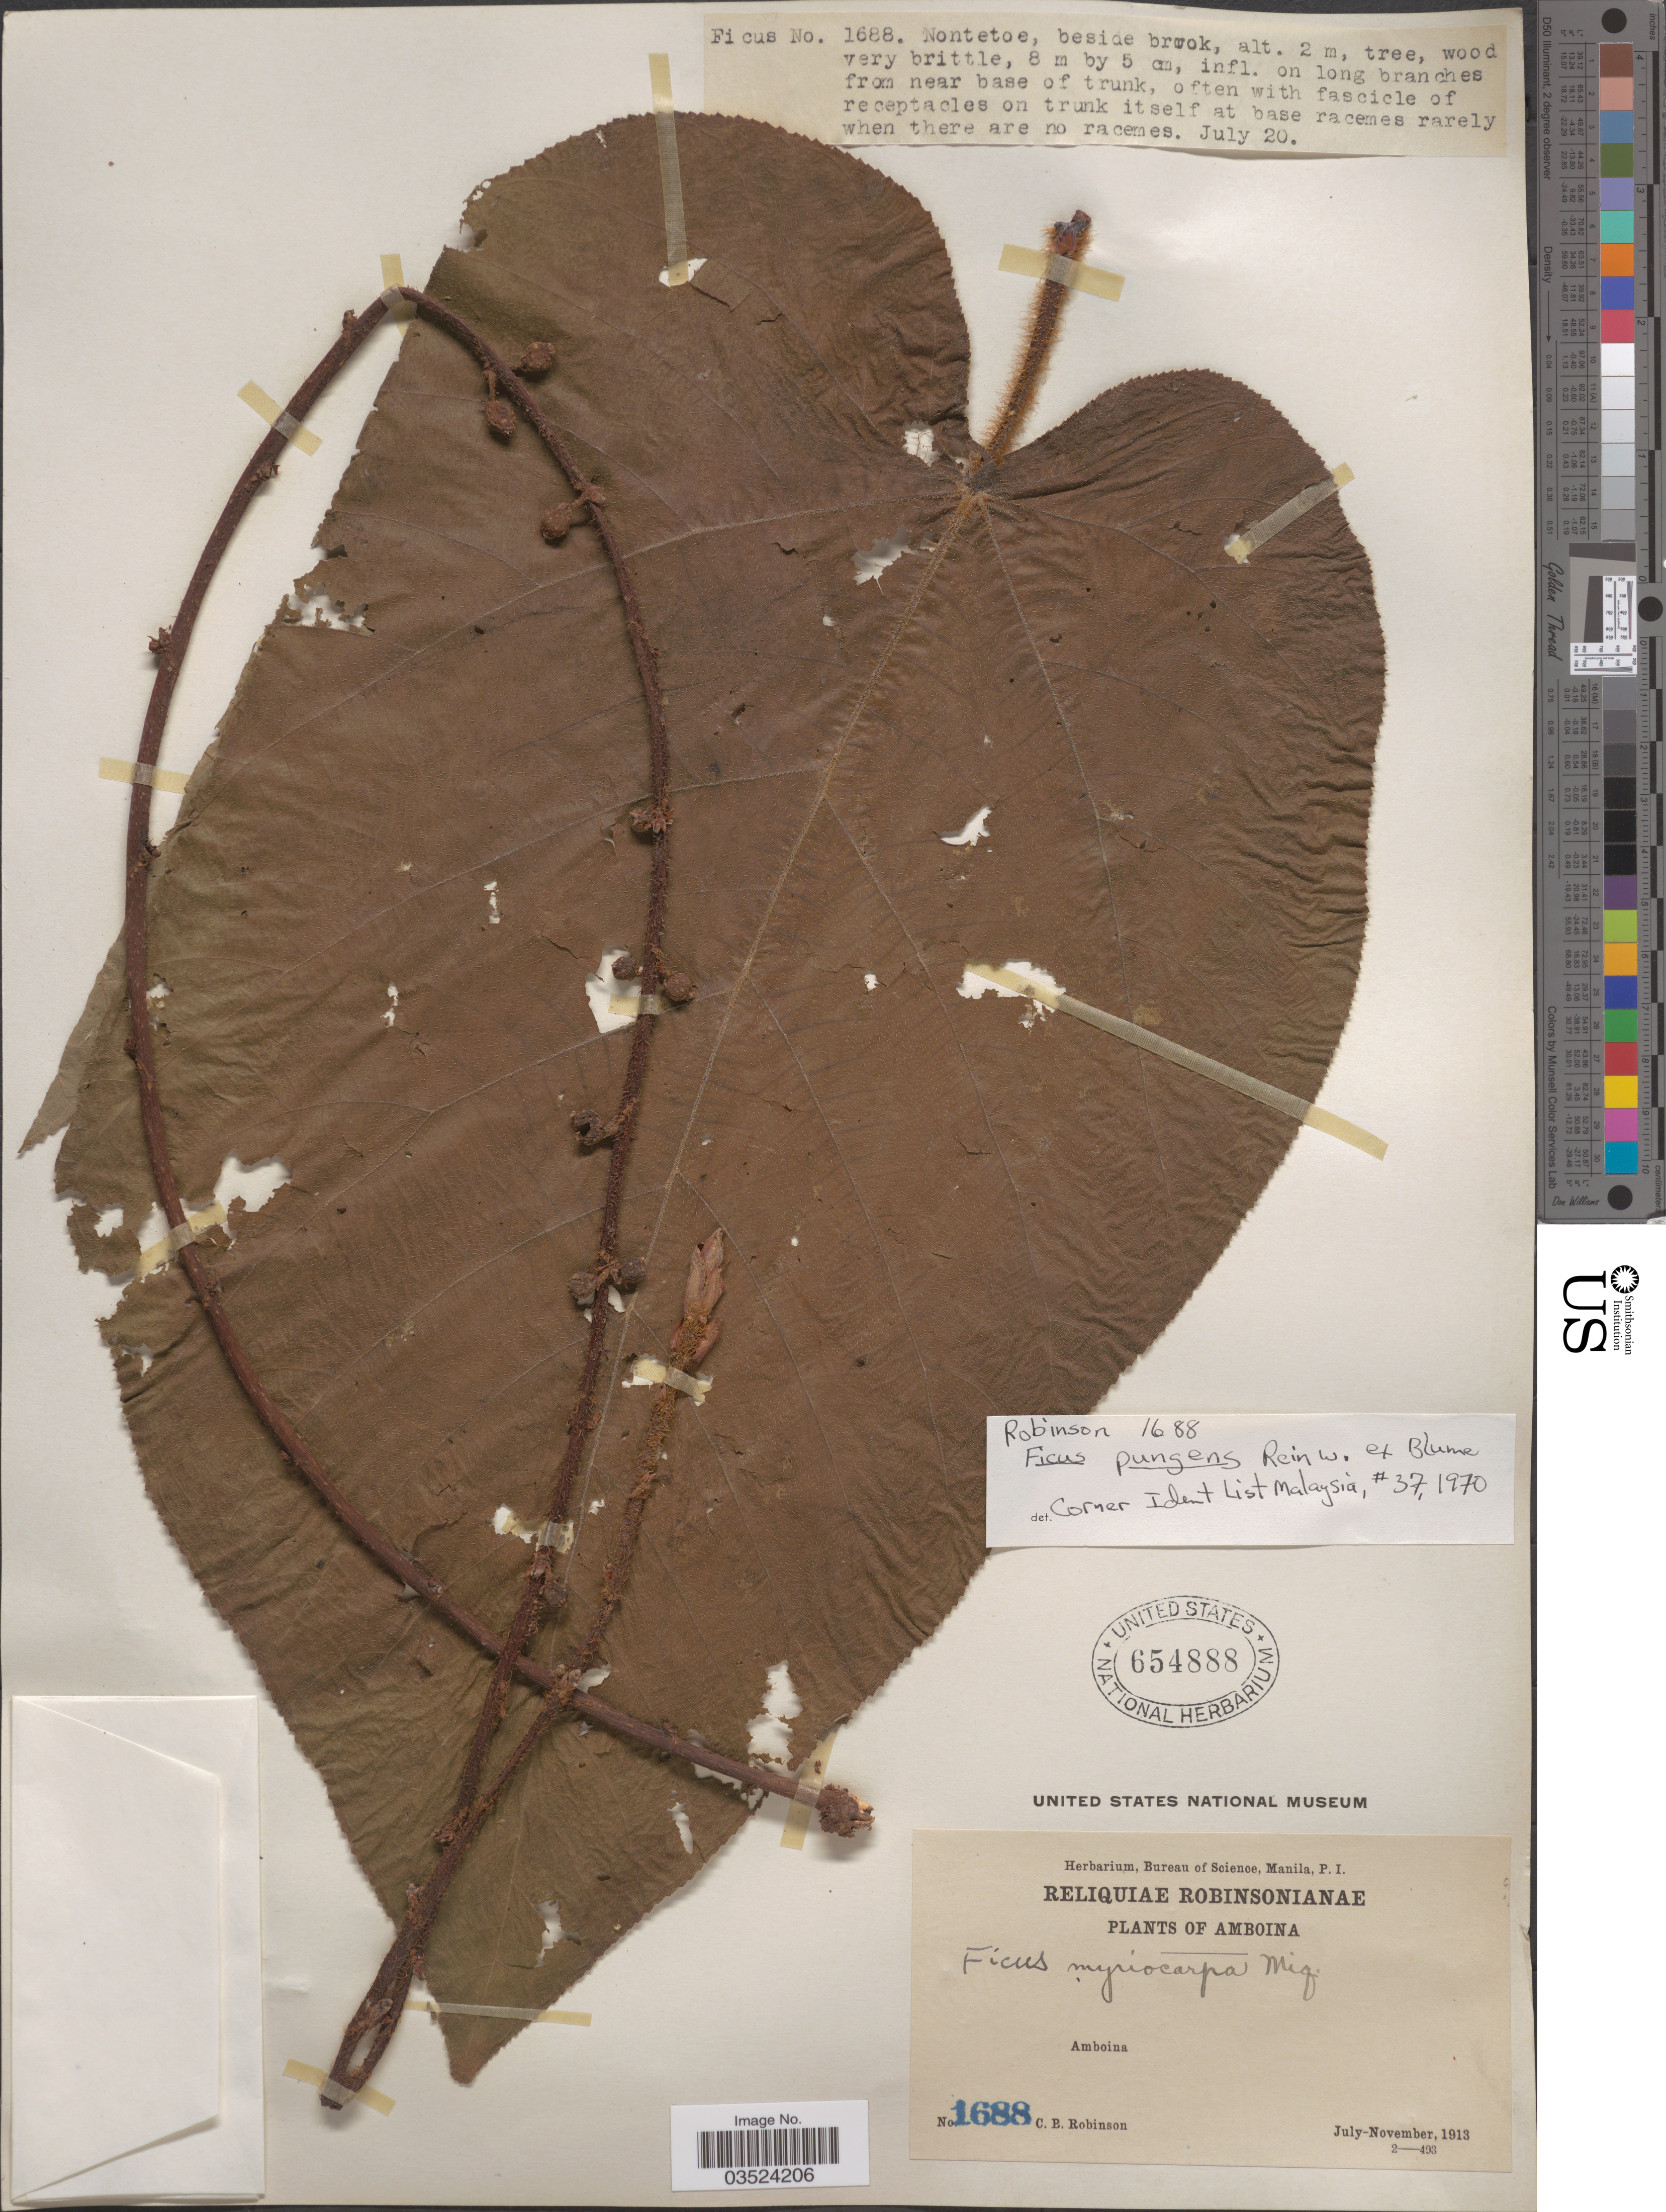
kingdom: Plantae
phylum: Tracheophyta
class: Magnoliopsida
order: Rosales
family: Moraceae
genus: Ficus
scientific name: Ficus pungens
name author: Reinw. ex Blume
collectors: C. Robinson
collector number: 1688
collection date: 1913-07-20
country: Indonesia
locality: Amboina.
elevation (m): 2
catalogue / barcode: US 654888